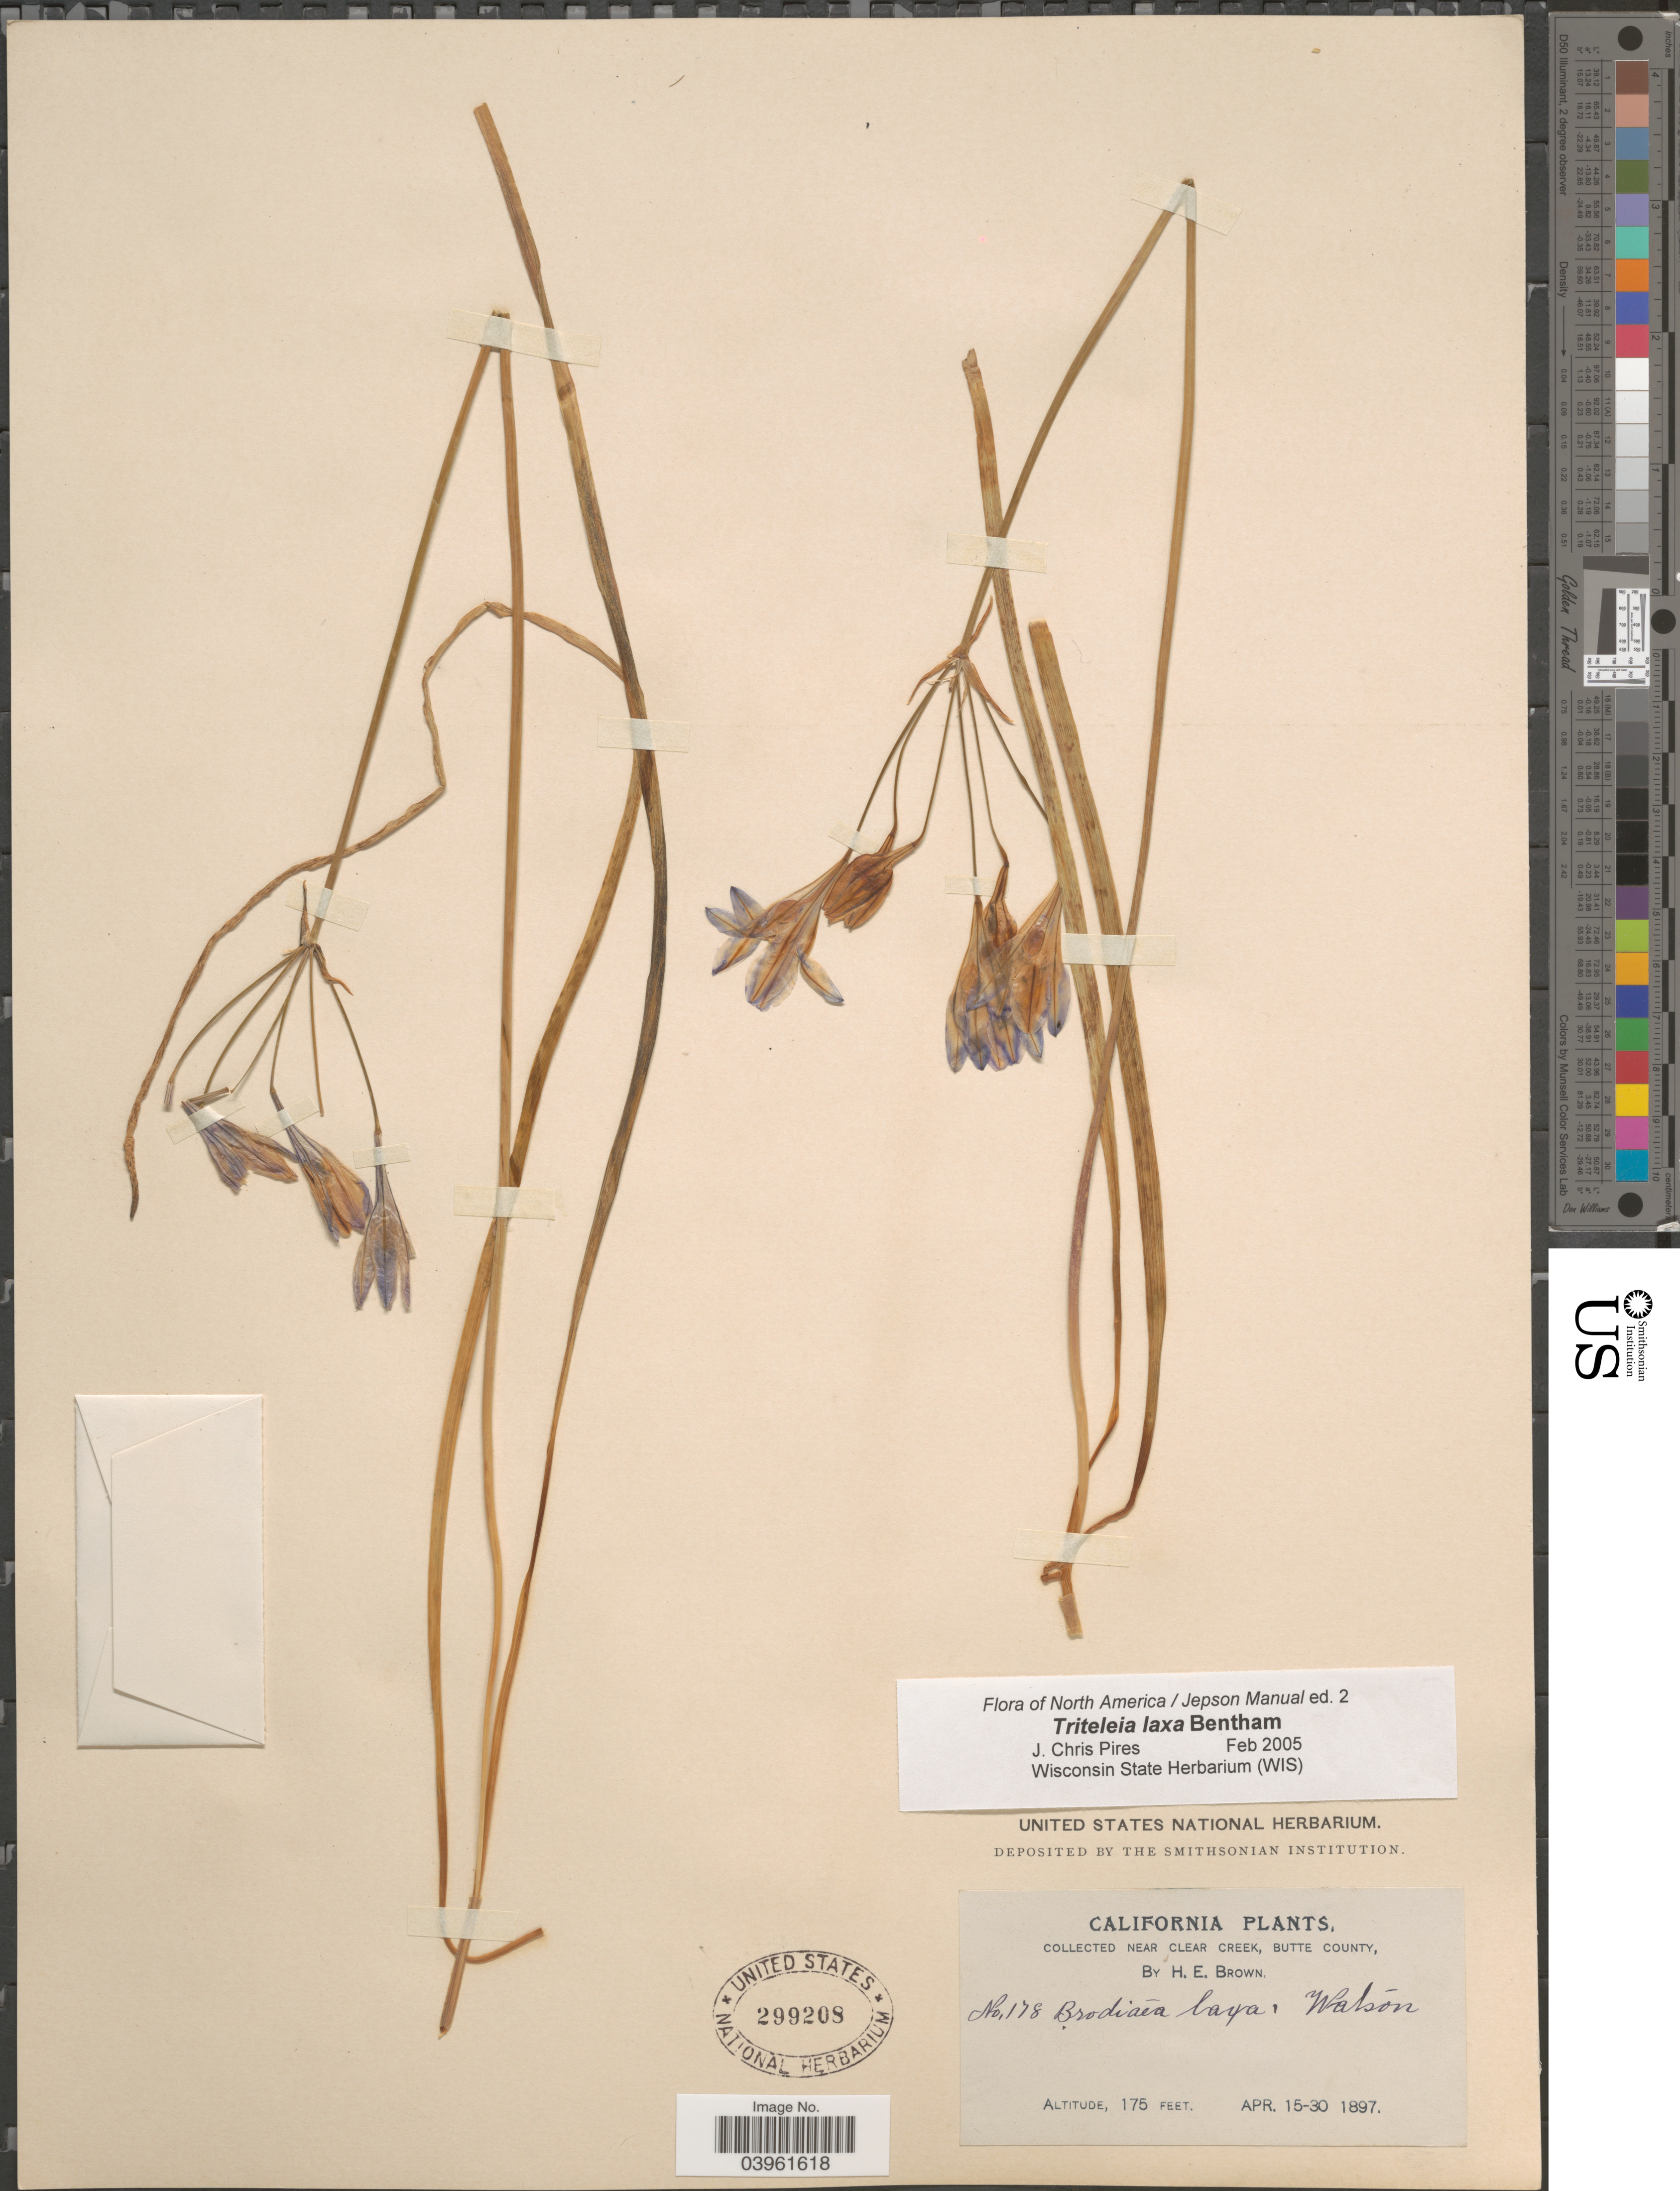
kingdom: Plantae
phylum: Tracheophyta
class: Liliopsida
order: Asparagales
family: Asparagaceae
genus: Triteleia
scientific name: Triteleia laxa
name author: Benth.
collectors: H. E. Brown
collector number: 178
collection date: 1897-04-15/1897-04-30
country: United States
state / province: California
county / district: Butte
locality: Near Clear Creek, Butte County.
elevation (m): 53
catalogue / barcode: US 299208